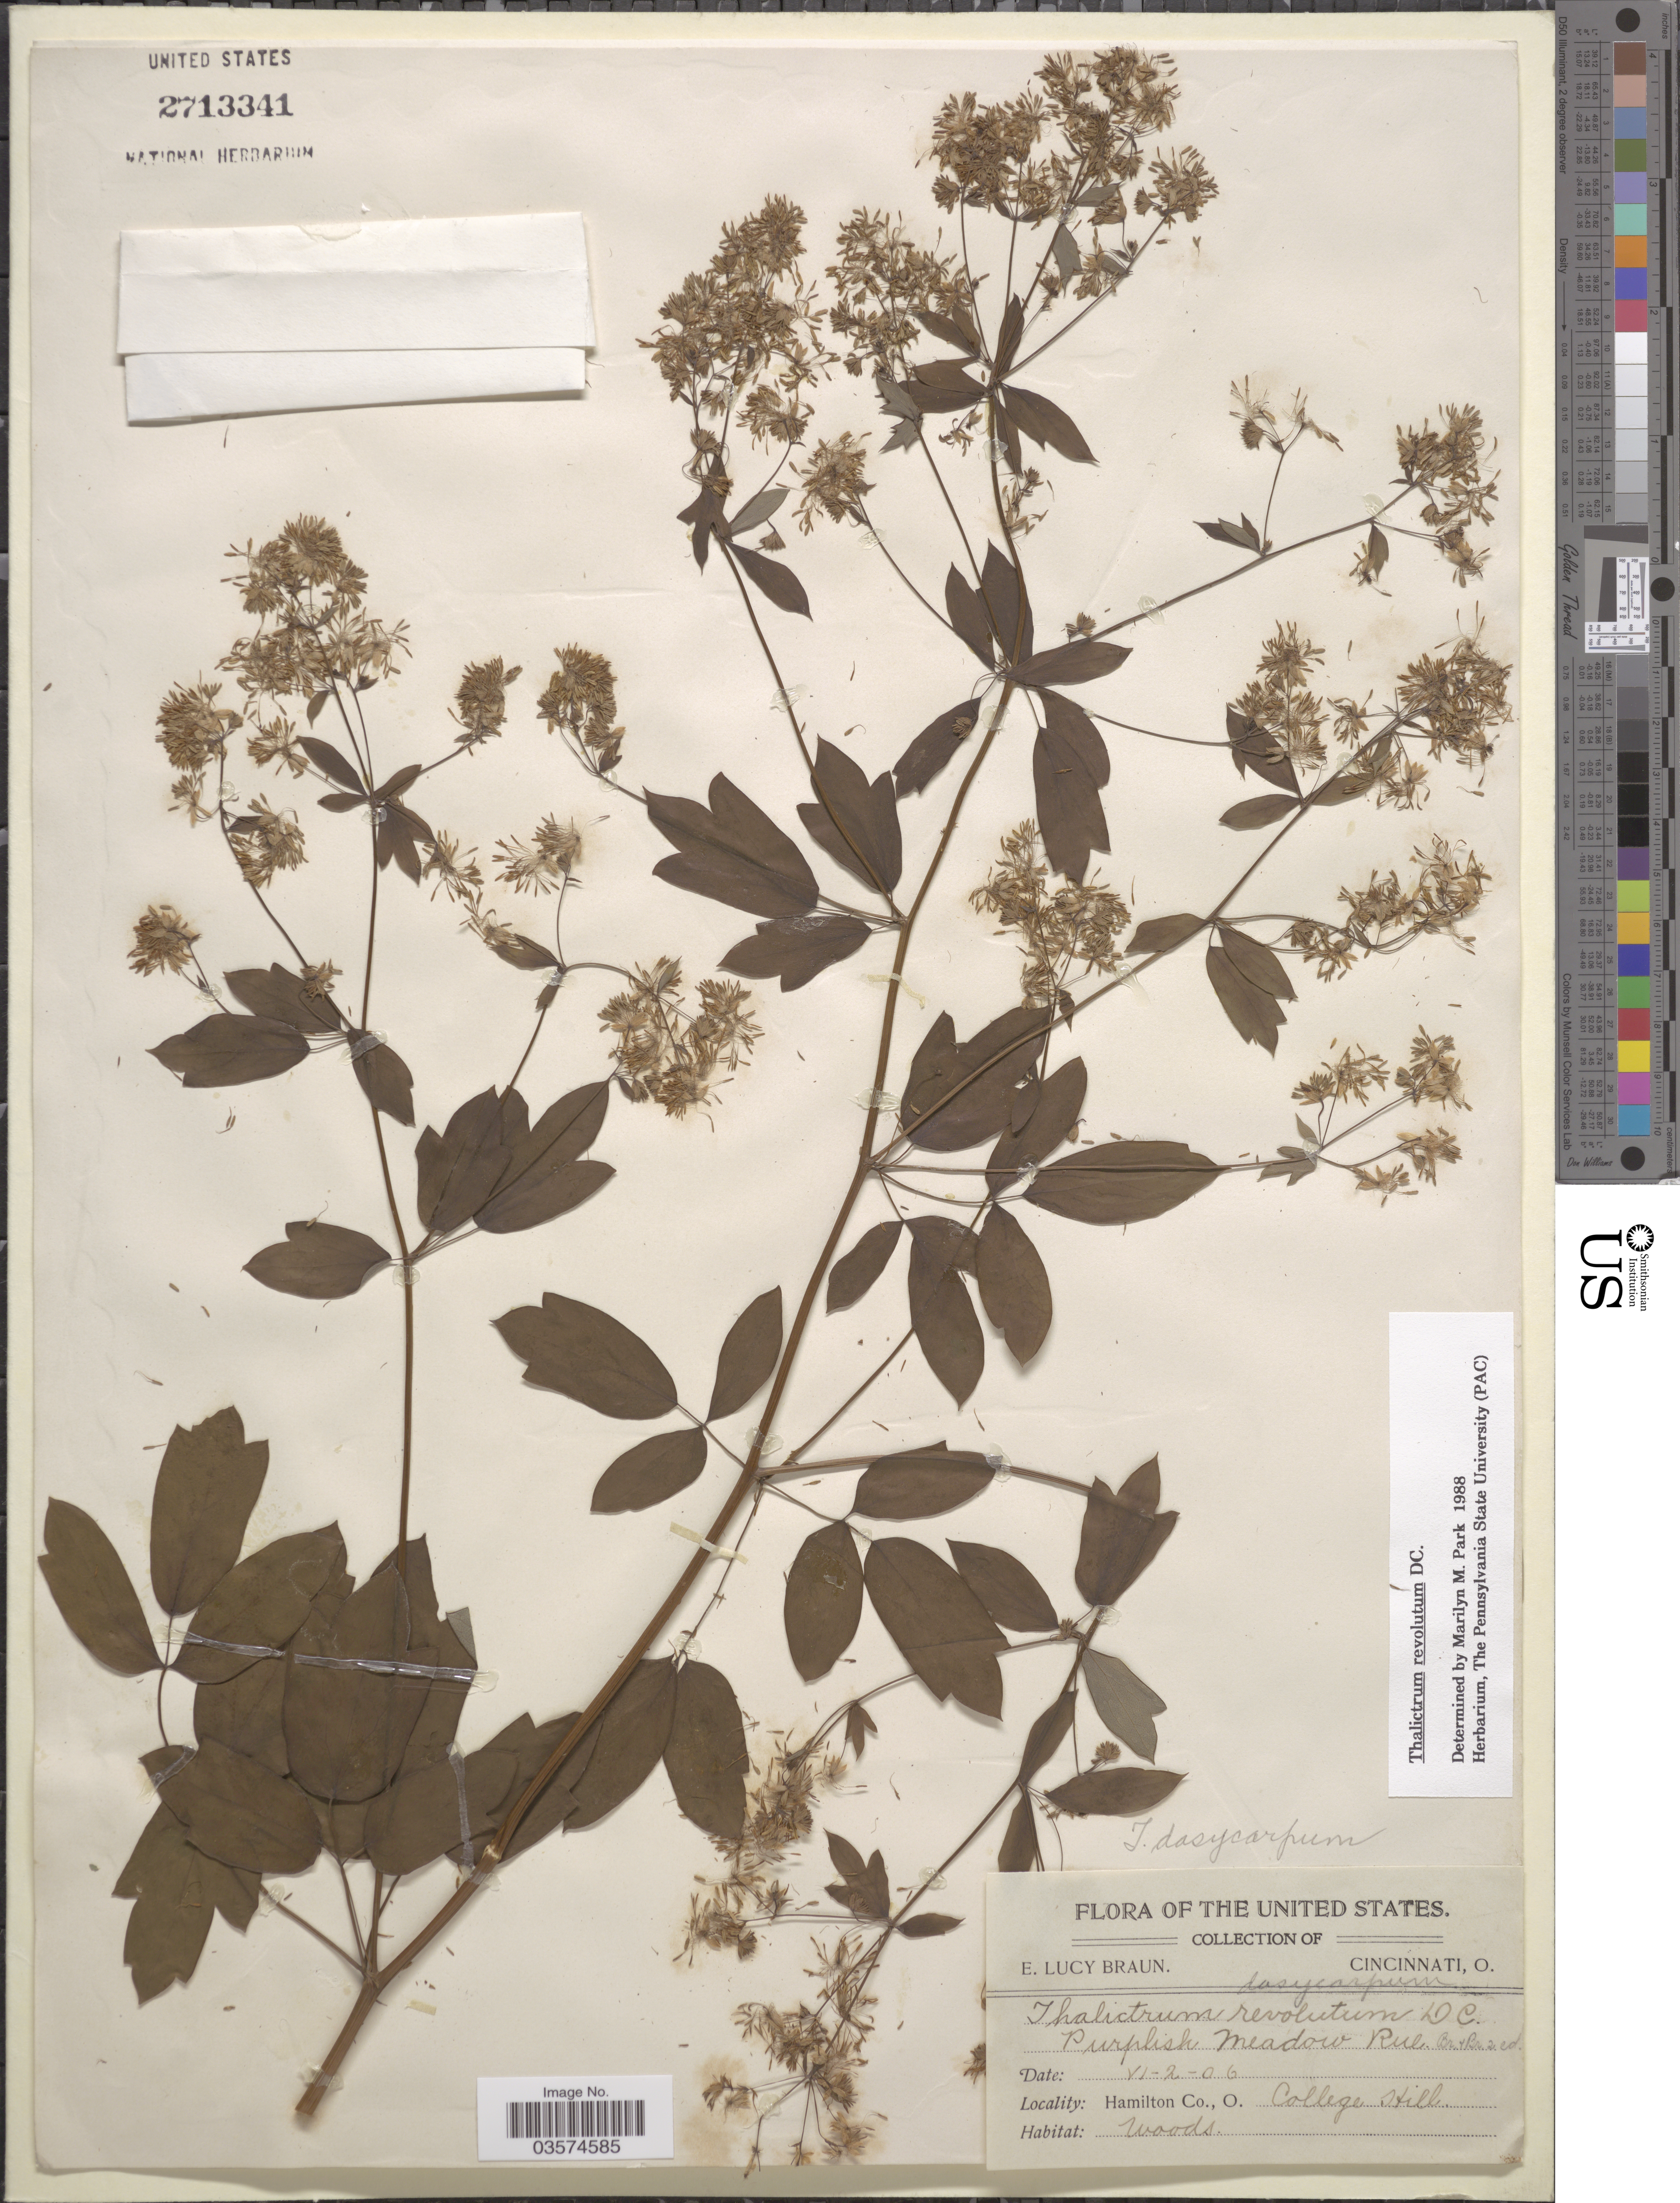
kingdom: Plantae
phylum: Tracheophyta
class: Magnoliopsida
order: Ranunculales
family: Ranunculaceae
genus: Thalictrum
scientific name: Thalictrum amphibolum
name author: Greene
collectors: E. L. Braun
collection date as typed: Transcribed d/m/y: 2/6/6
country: United States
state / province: Ohio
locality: Hamilton Co. College Hill. Woods.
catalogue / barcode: US 2713341